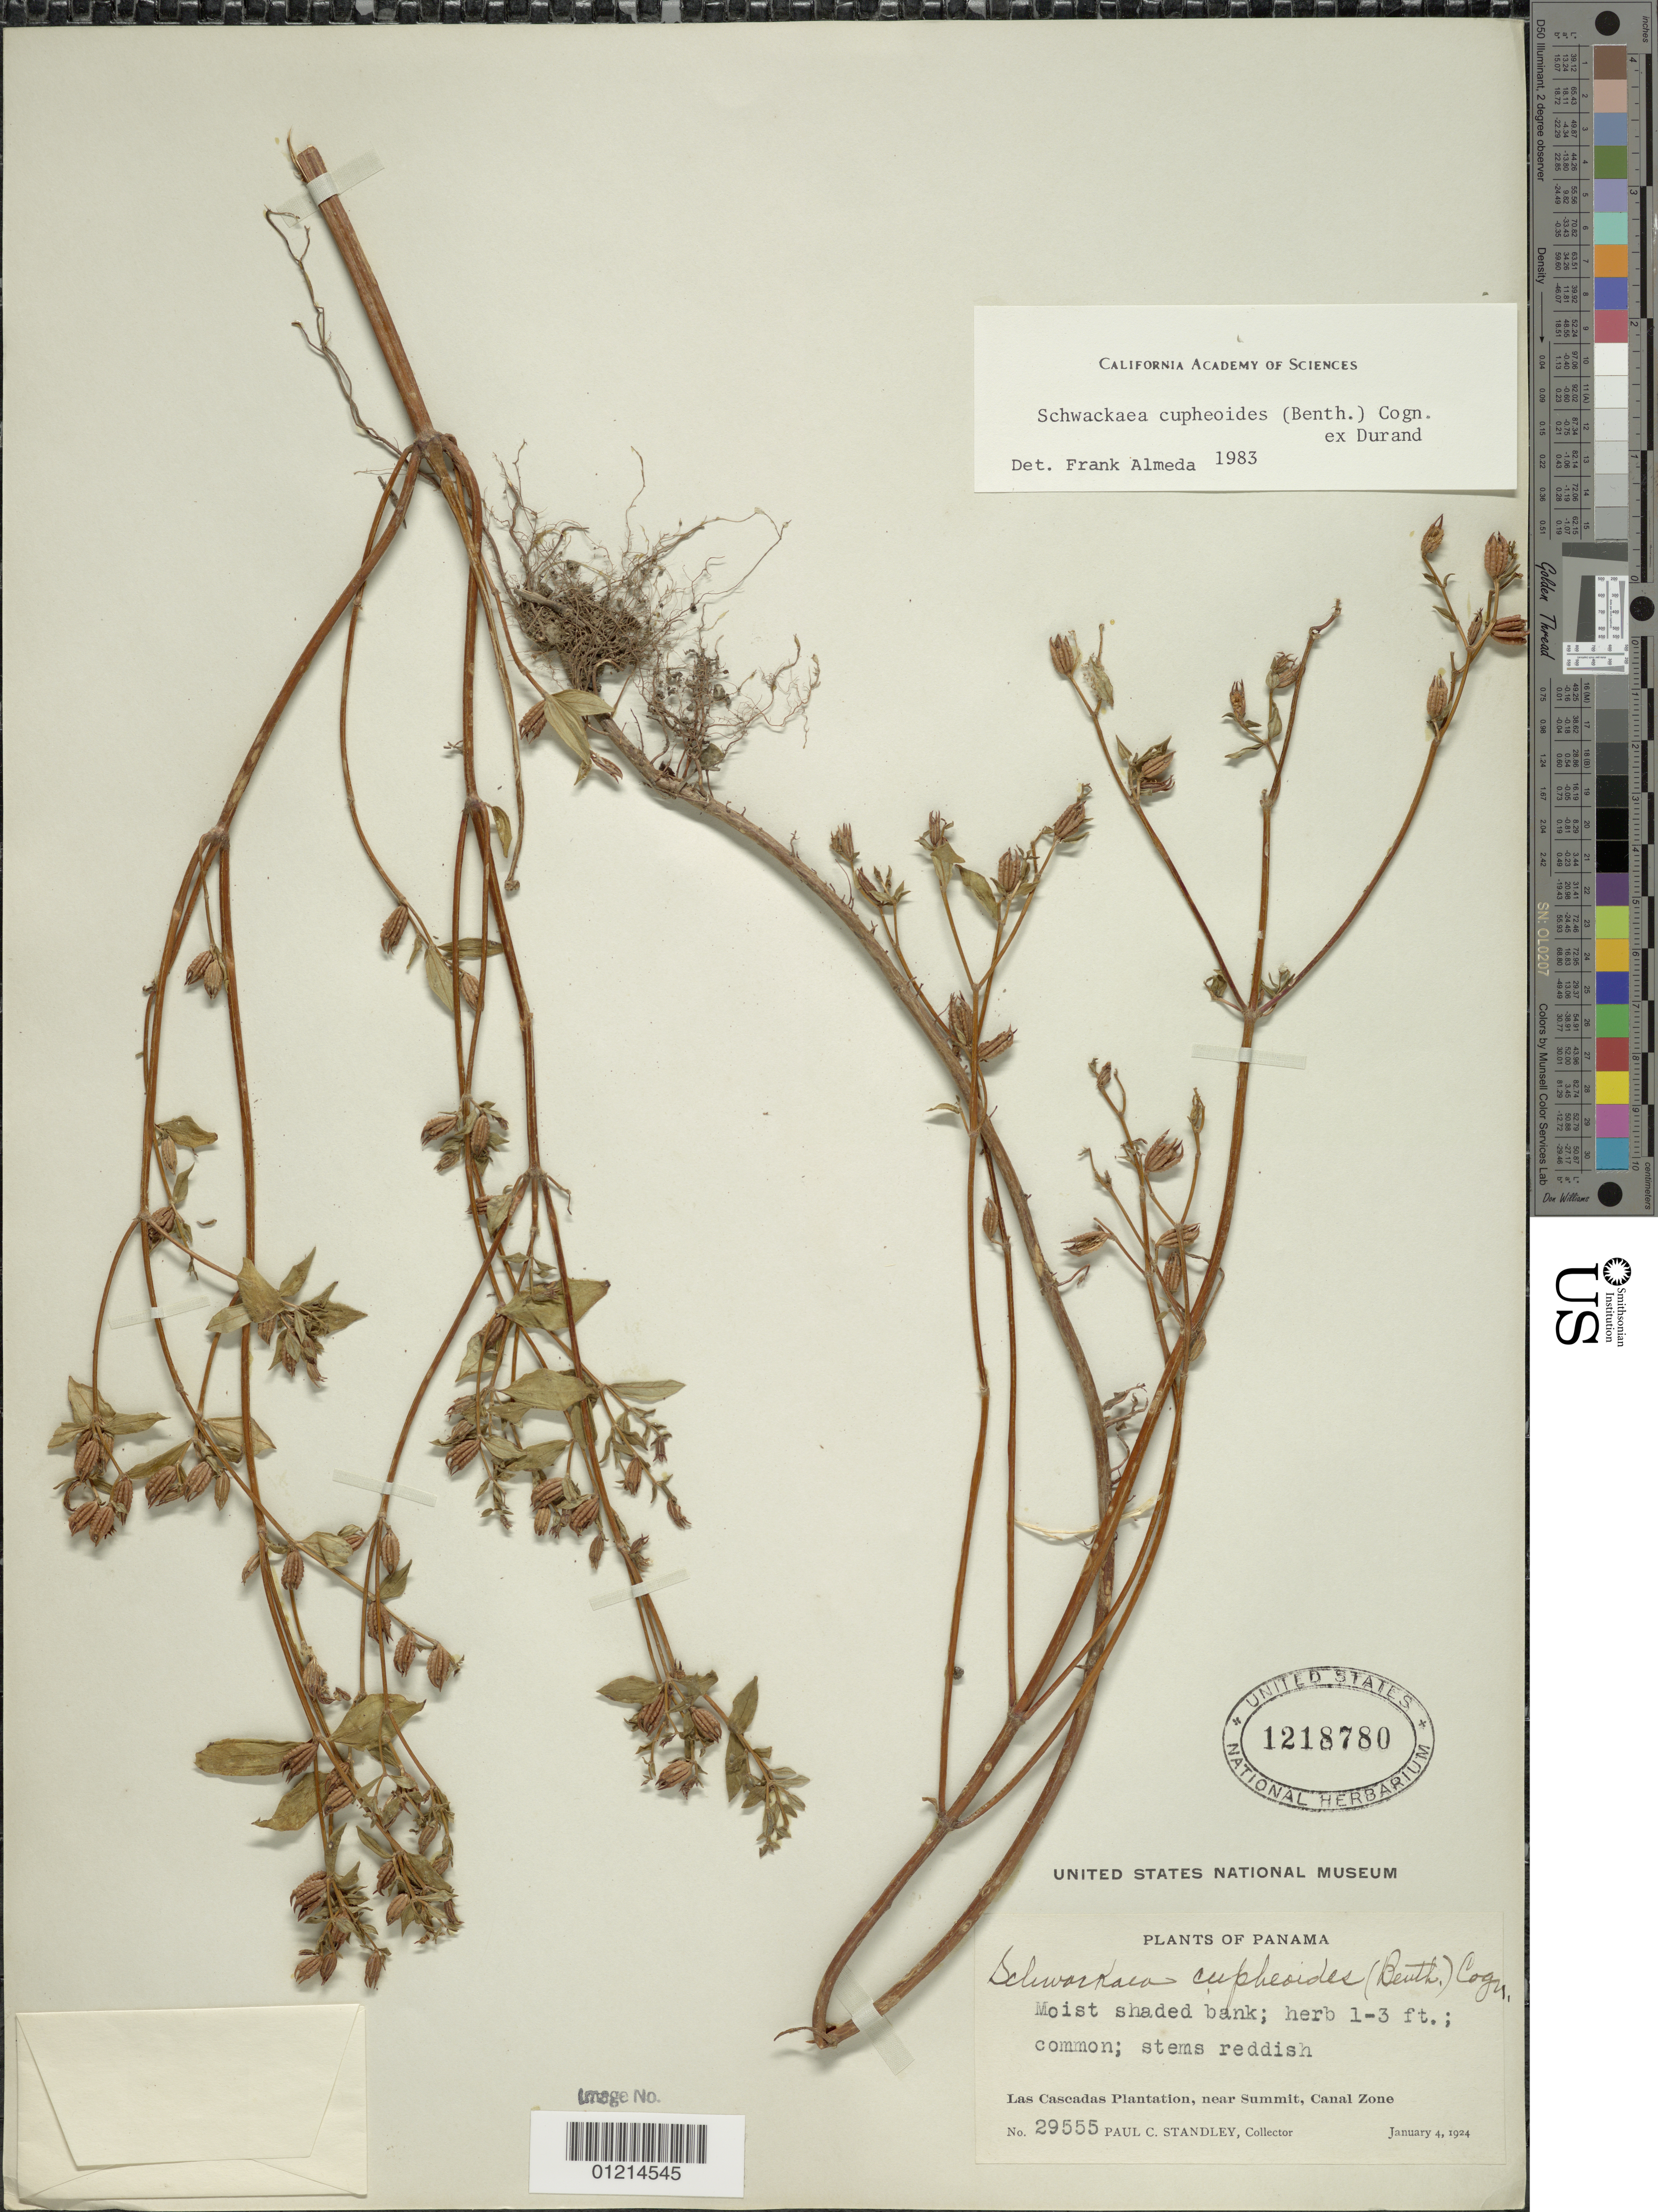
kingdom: Plantae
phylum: Tracheophyta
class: Magnoliopsida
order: Myrtales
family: Melastomataceae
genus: Schwackaea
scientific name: Schwackaea cupheoides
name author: (Benth.) Cogn.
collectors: P. C. Standley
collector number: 29555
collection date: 1924-01-04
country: Panama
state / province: Panamá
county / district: Canal Zone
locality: Las Cascadas Plantation, near Summit.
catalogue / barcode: US 1218780